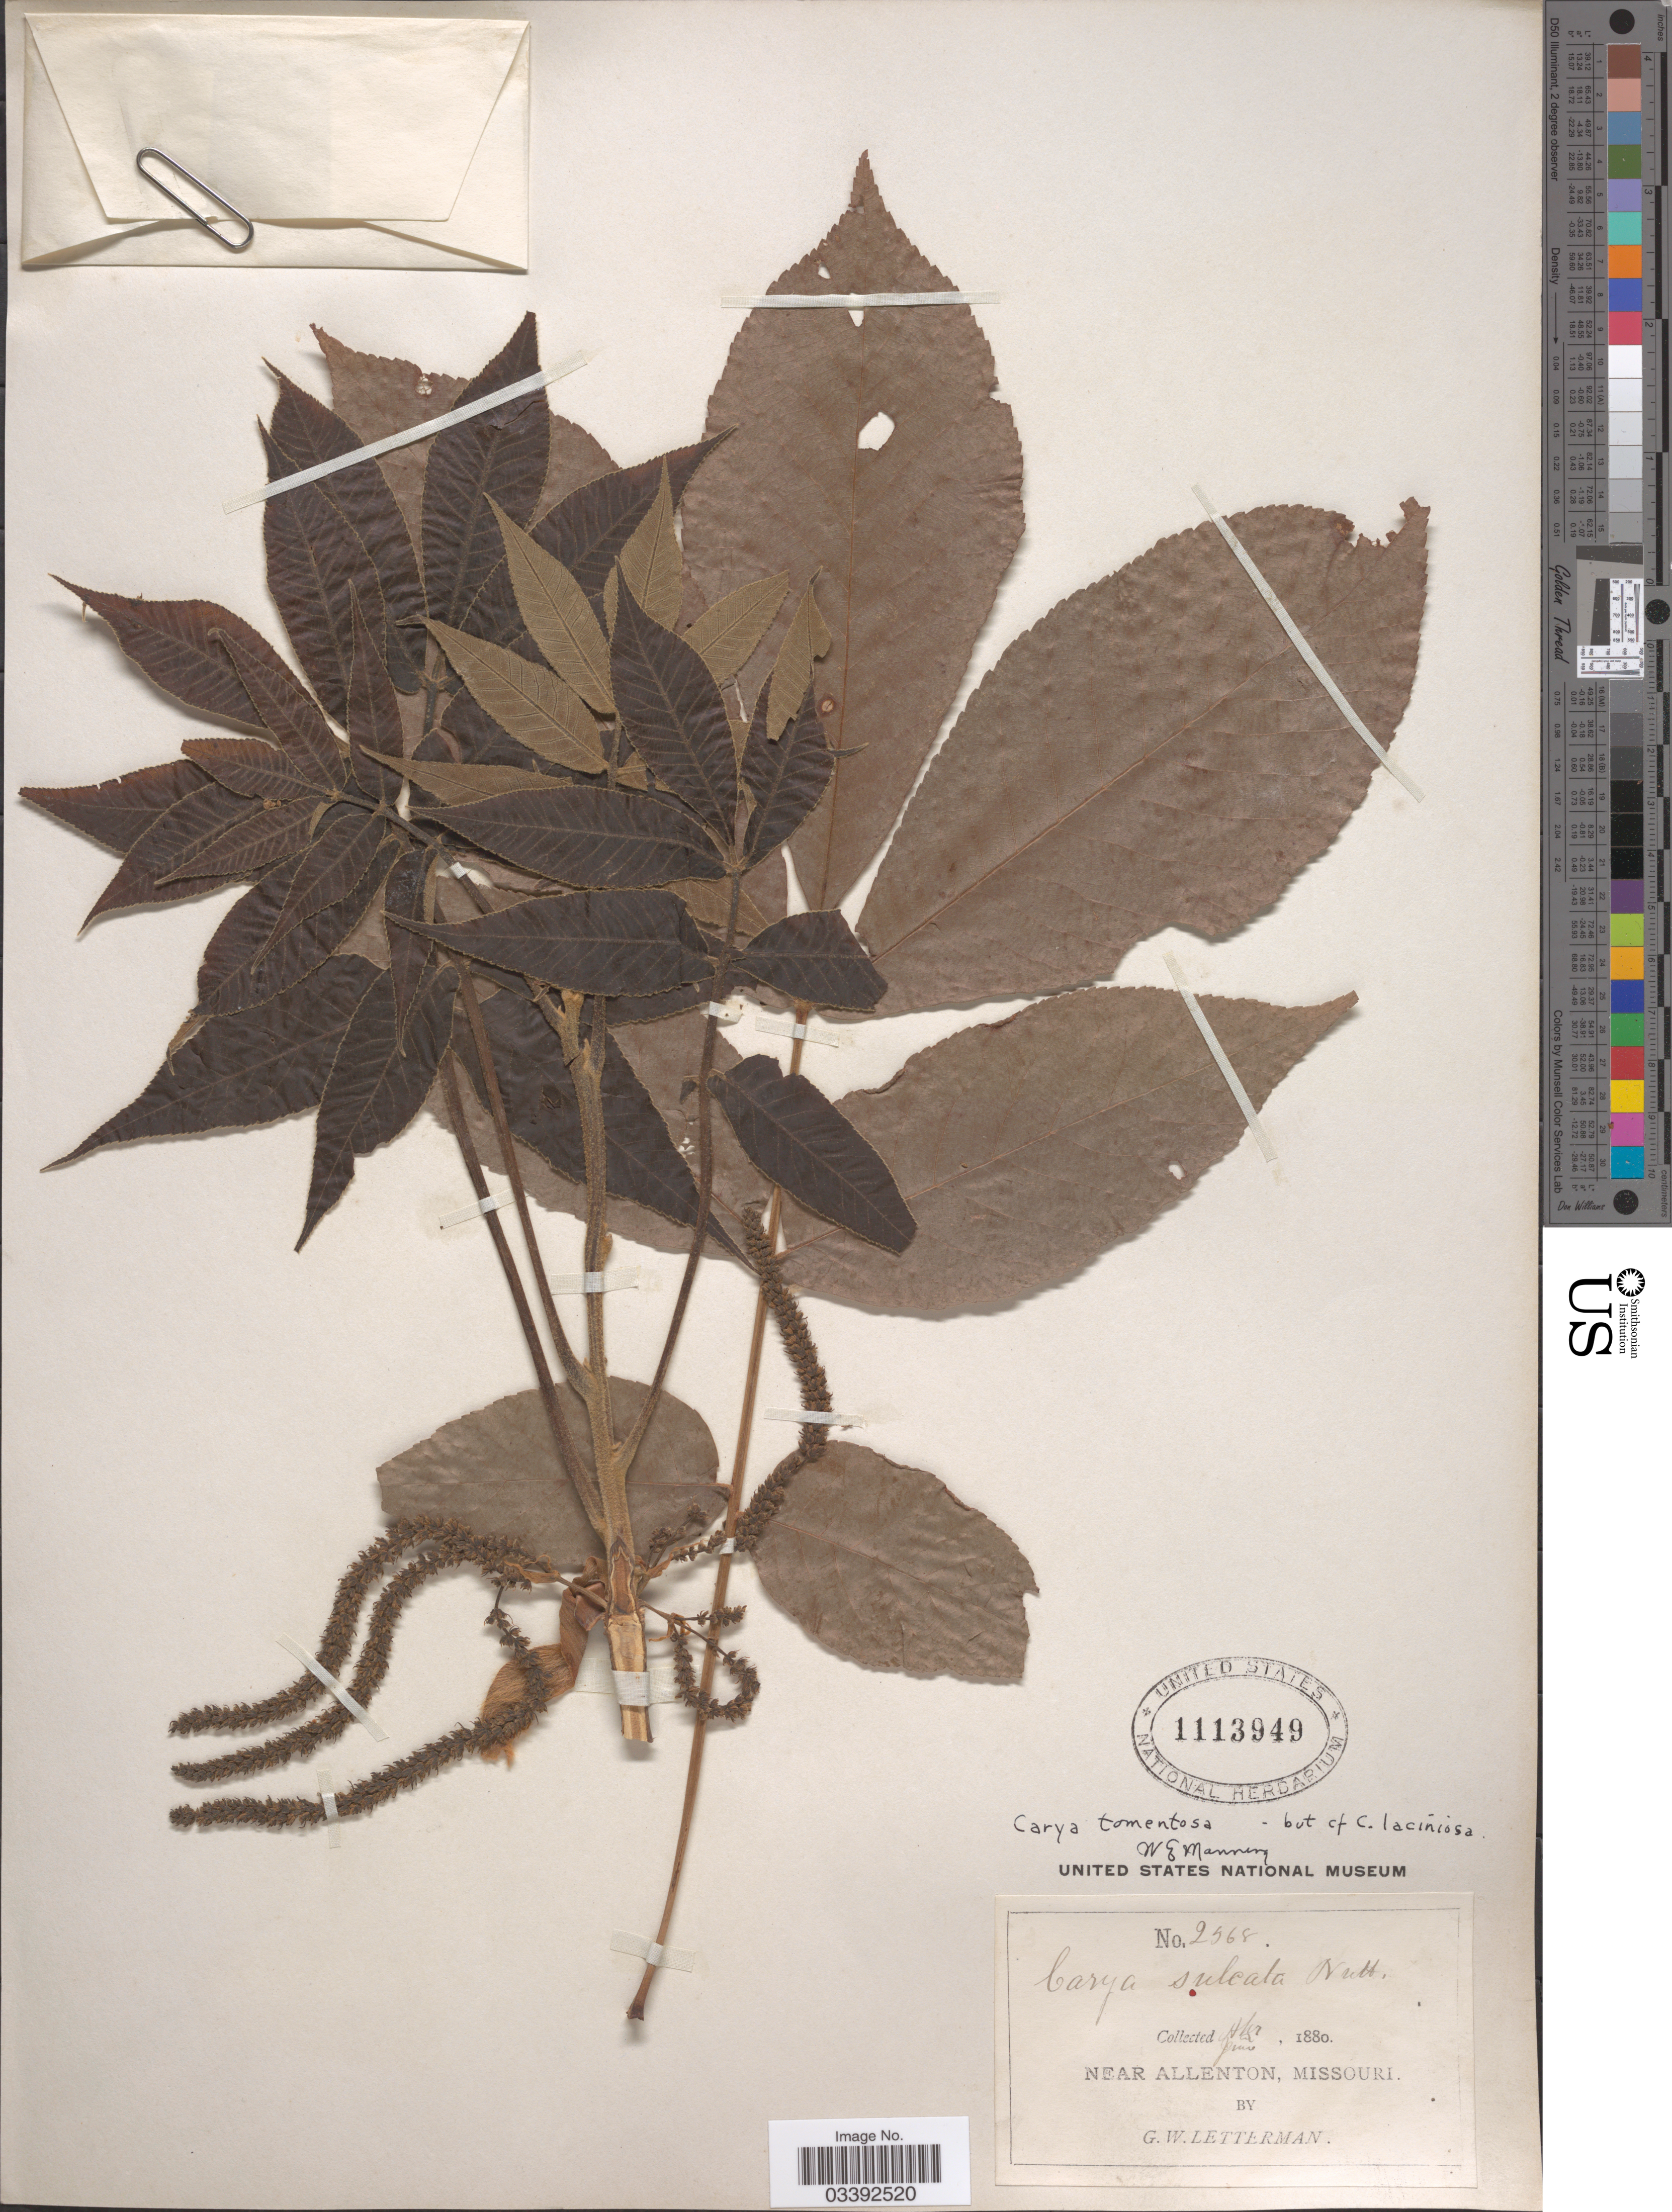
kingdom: Plantae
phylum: Tracheophyta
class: Magnoliopsida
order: Fagales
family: Juglandaceae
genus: Carya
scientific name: Carya tomentosa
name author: (Lam.) Nutt.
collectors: G. W. Letterman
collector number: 2568*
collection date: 1880-04/1880-06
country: United States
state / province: Missouri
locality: Near Allenton.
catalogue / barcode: US 1113949